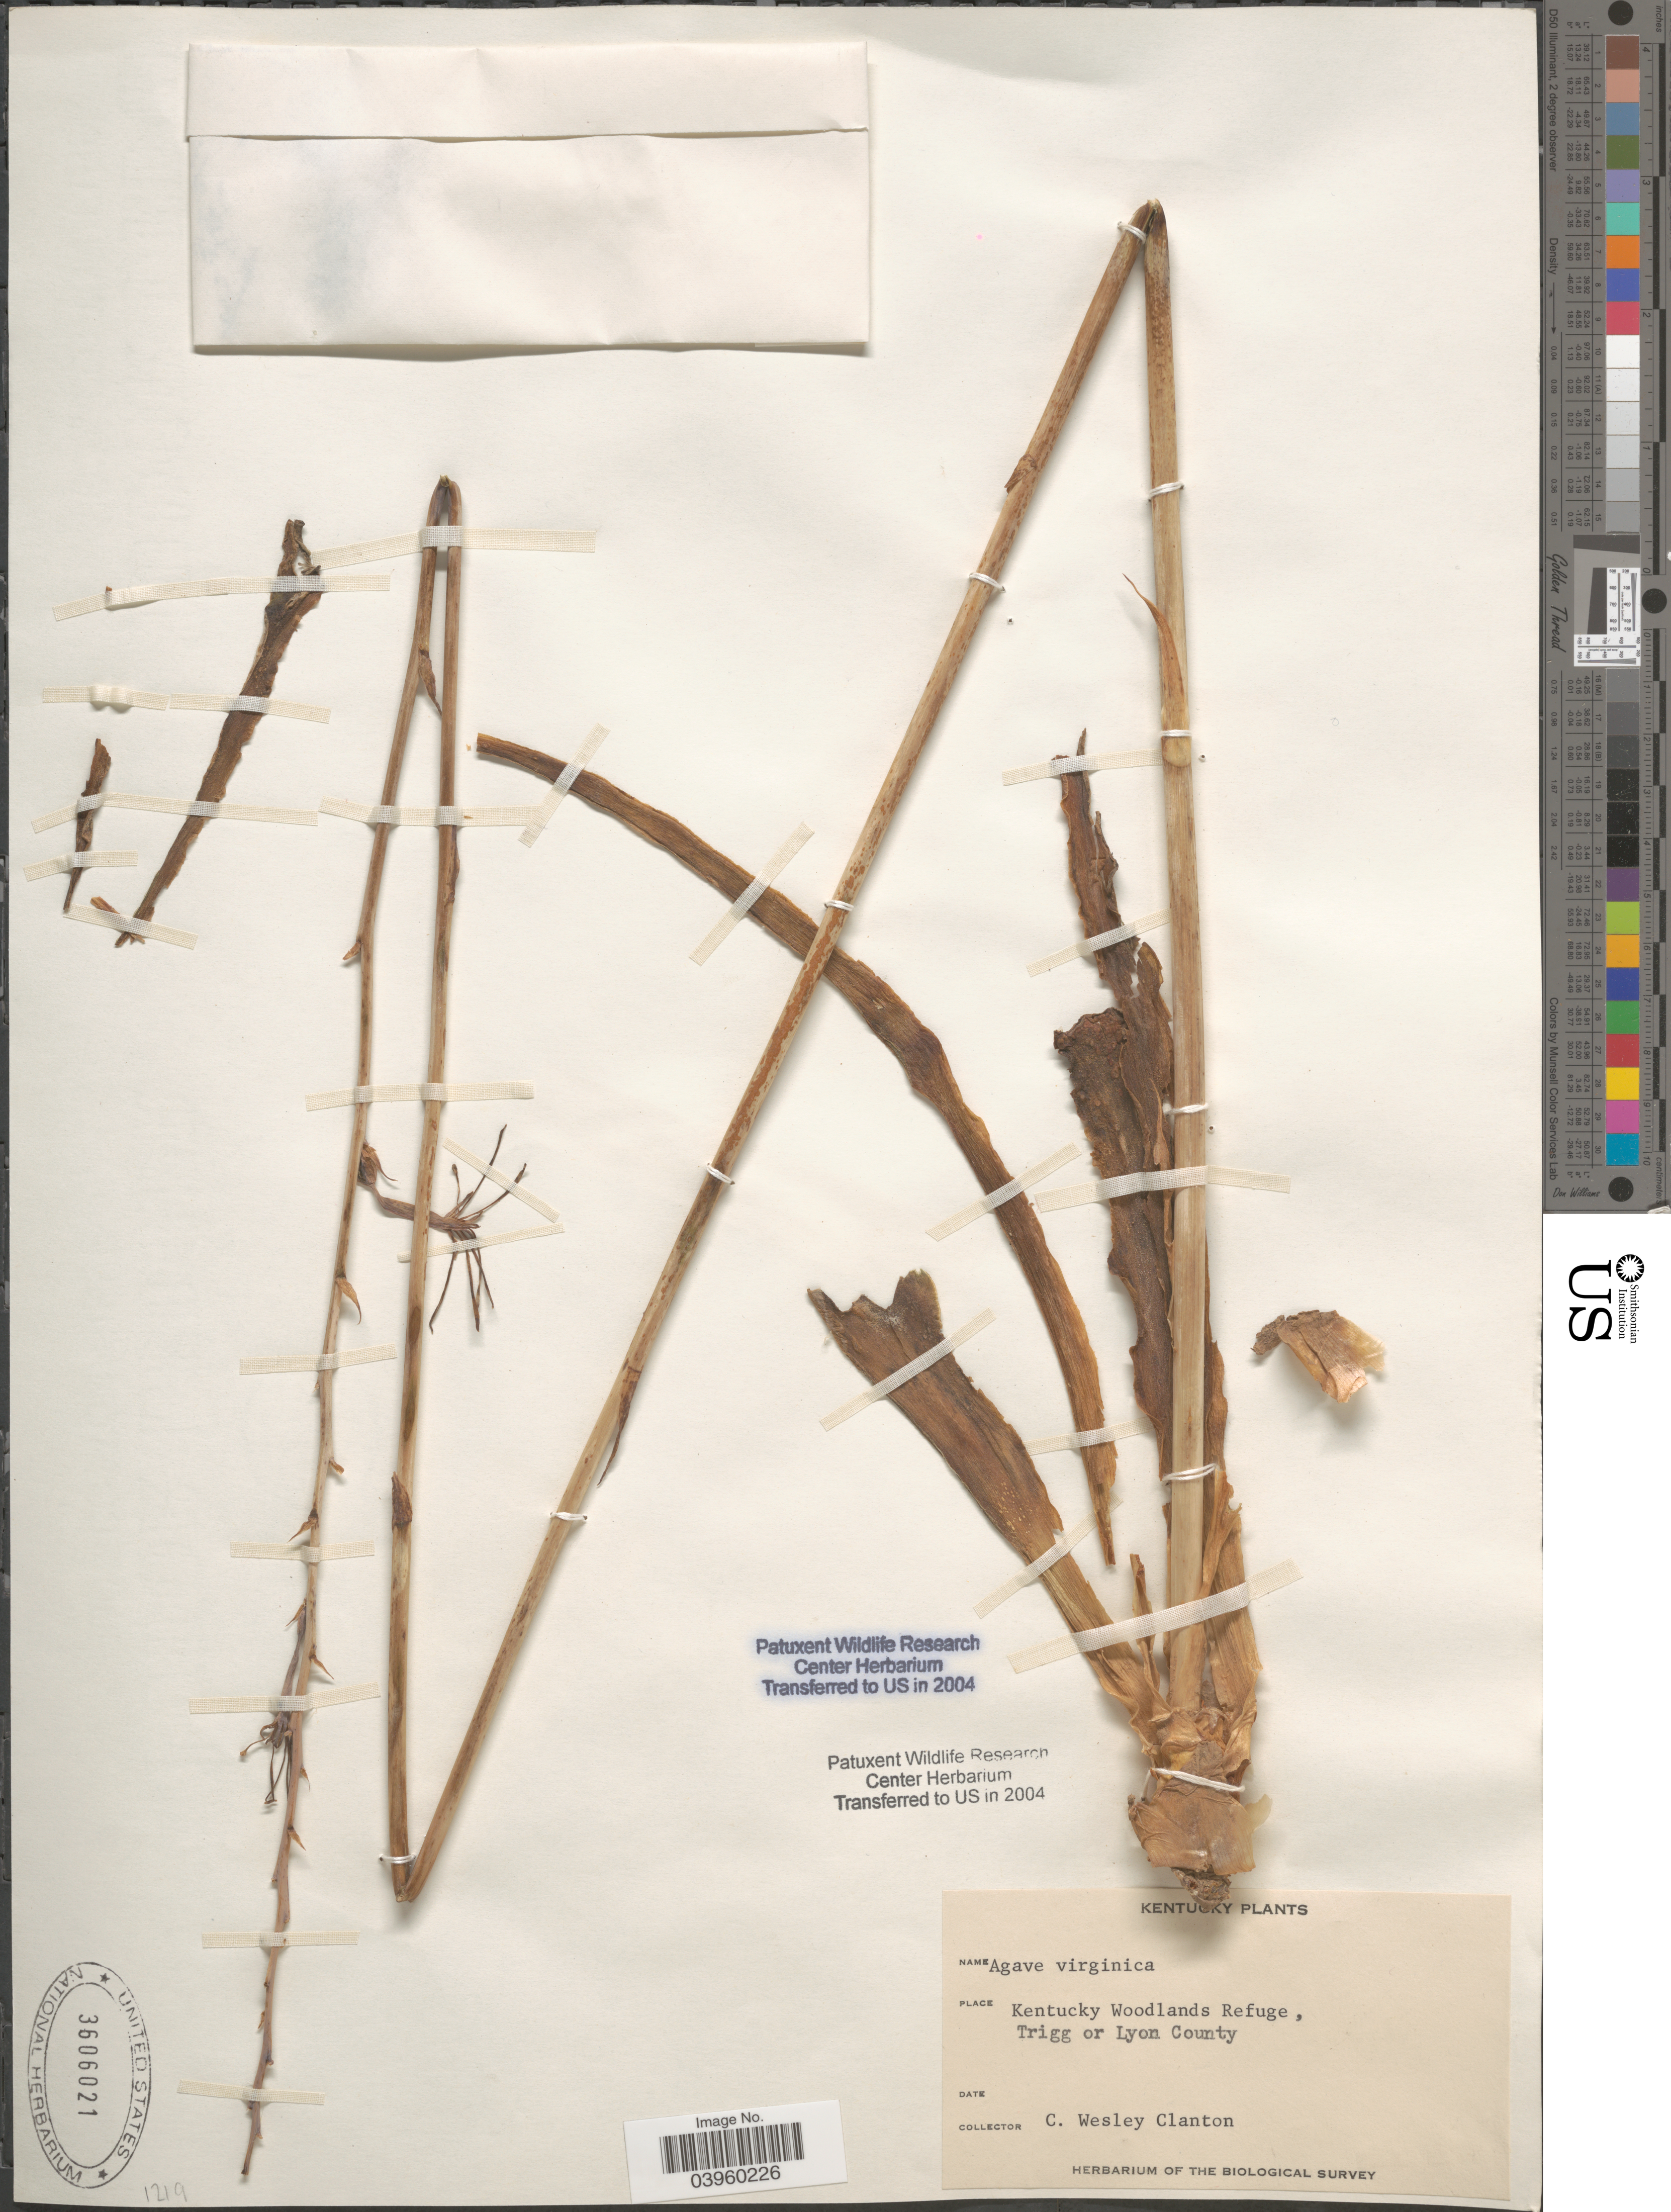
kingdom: Plantae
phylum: Tracheophyta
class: Liliopsida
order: Asparagales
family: Asparagaceae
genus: Manfreda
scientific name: Manfreda virginica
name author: (L.) Salisb. ex Rose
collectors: C. Clanton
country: United States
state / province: Kentucky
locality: Kentucky Woodlands Refuge, Trigg or Lyon County.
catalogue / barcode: US 3606021